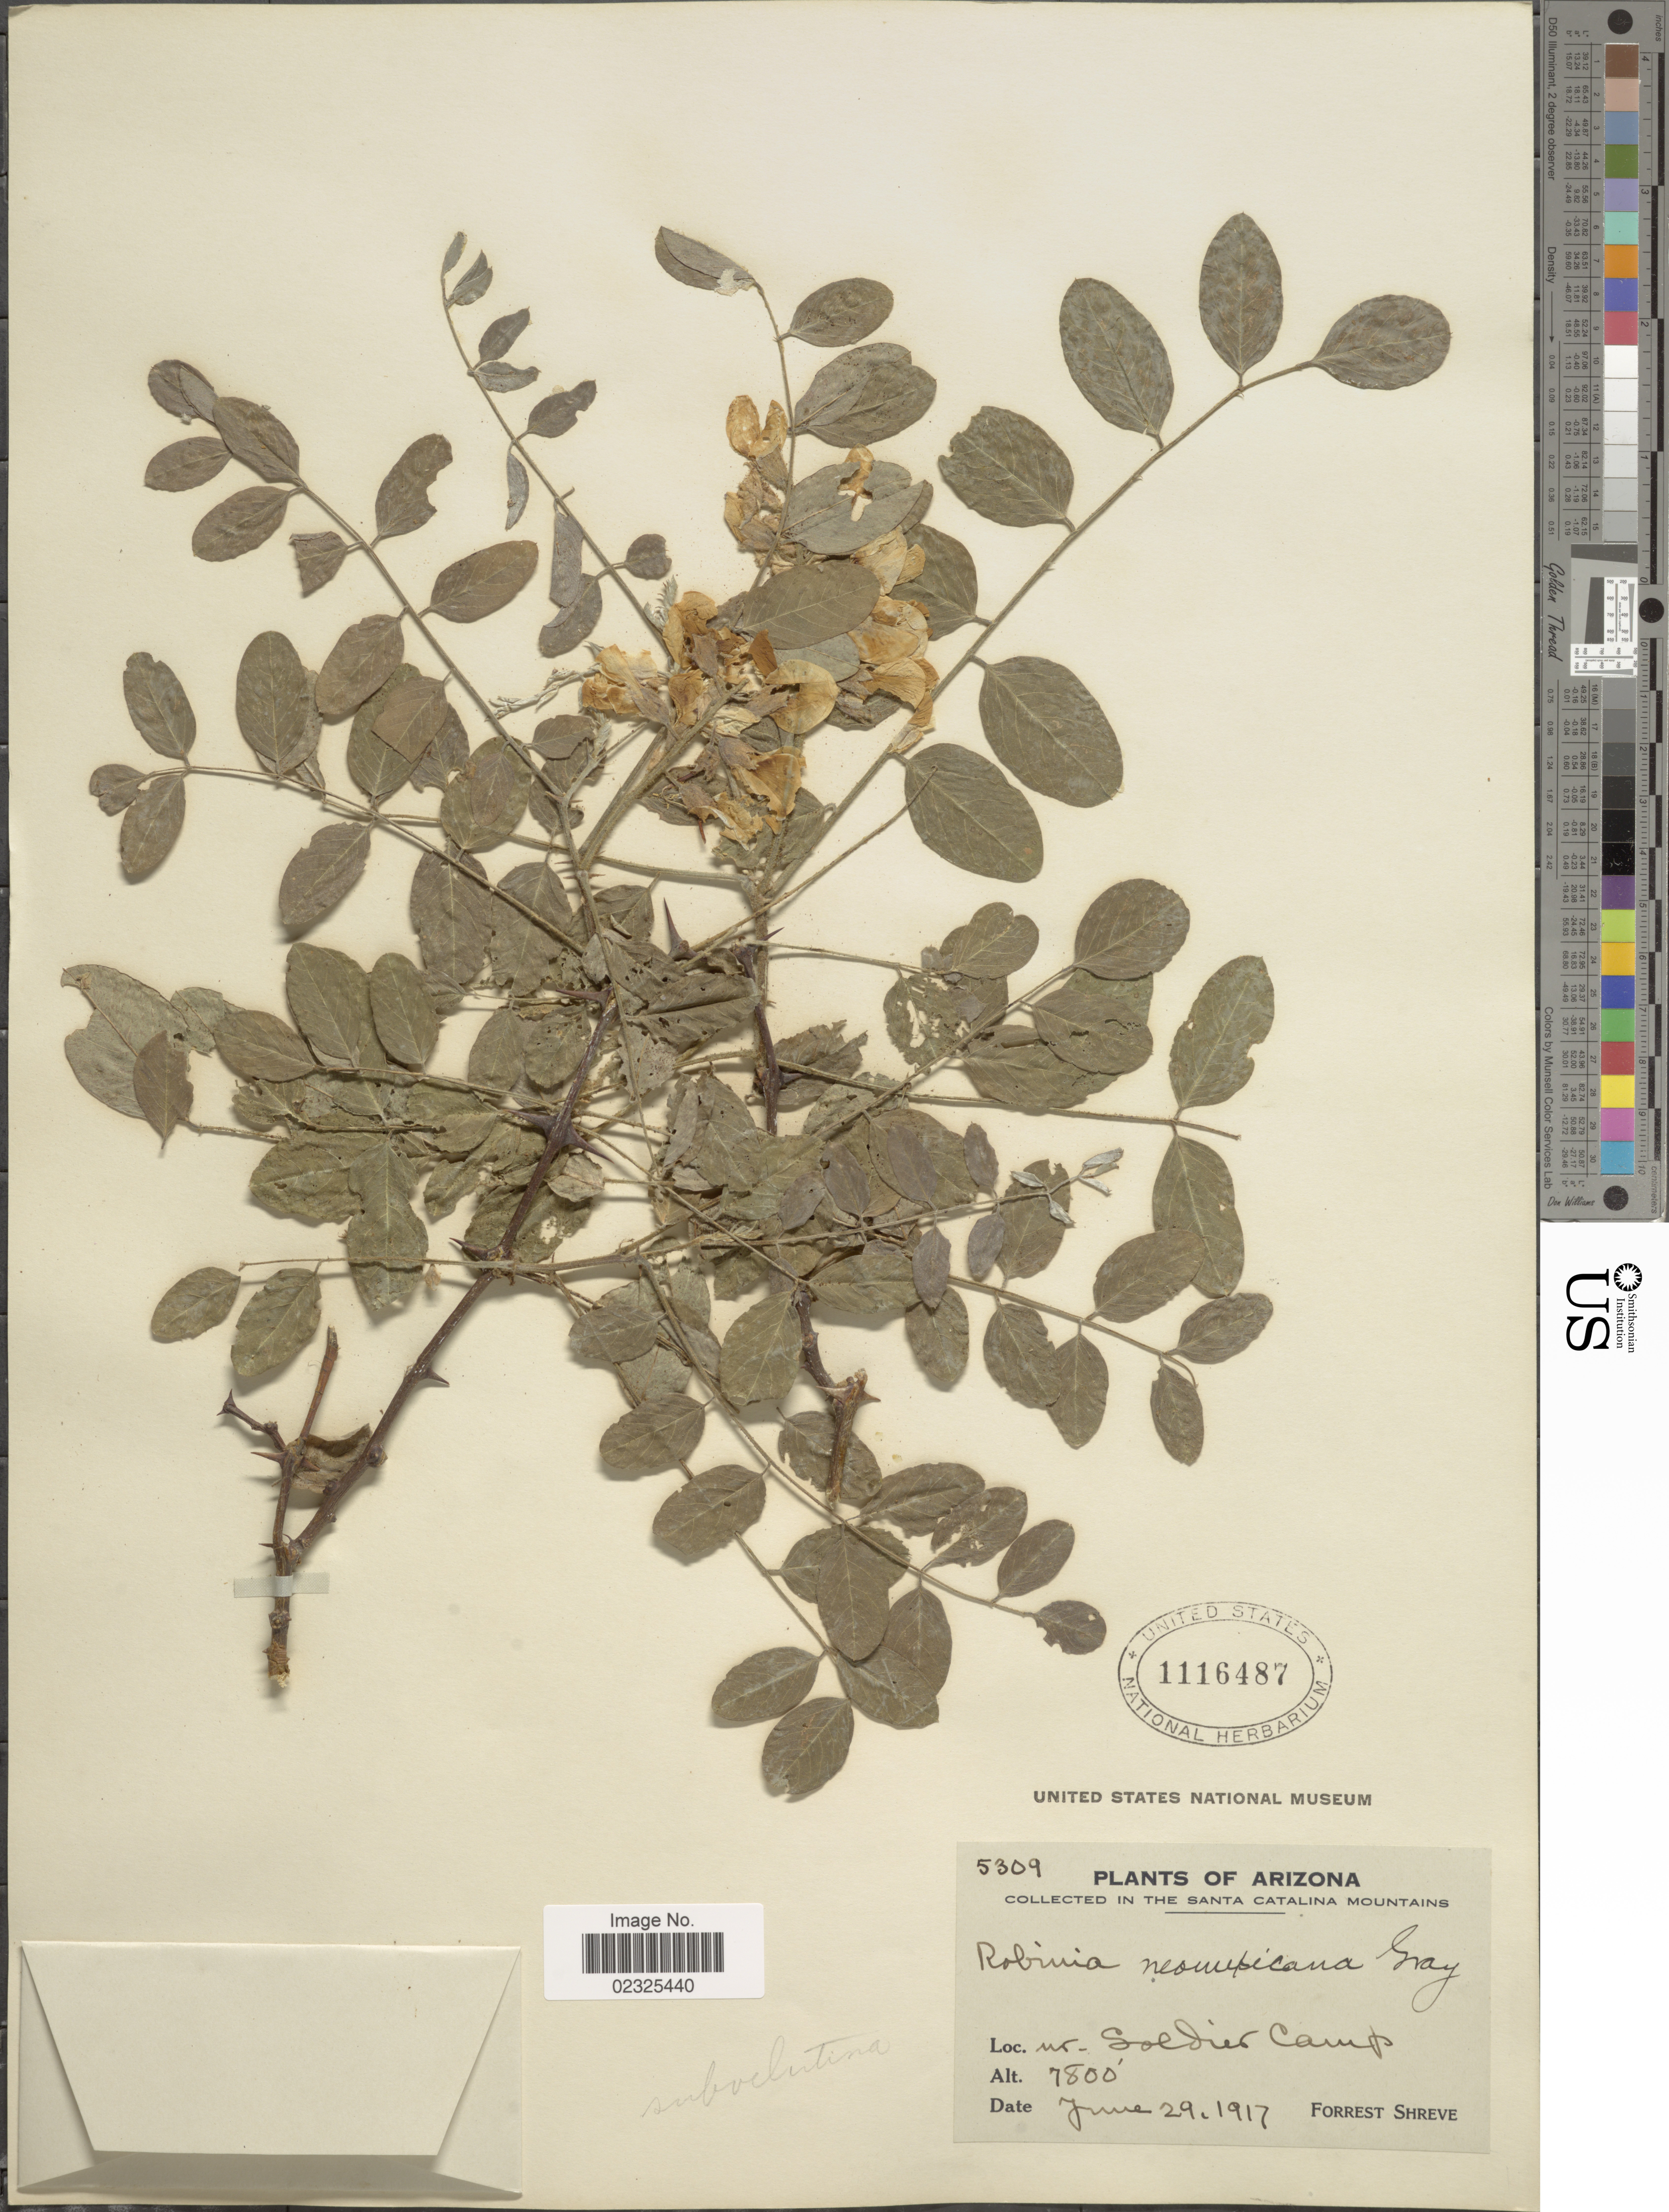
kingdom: Plantae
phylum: Tracheophyta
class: Magnoliopsida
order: Fabales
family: Fabaceae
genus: Robinia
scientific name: Robinia subvelutina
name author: Rydb.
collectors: F. Shreve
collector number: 5309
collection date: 1917-06-29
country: United States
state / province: Arizona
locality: Int he Santa Catalina Mountains, nr. Soldier Camp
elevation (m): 2377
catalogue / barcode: US 1116487